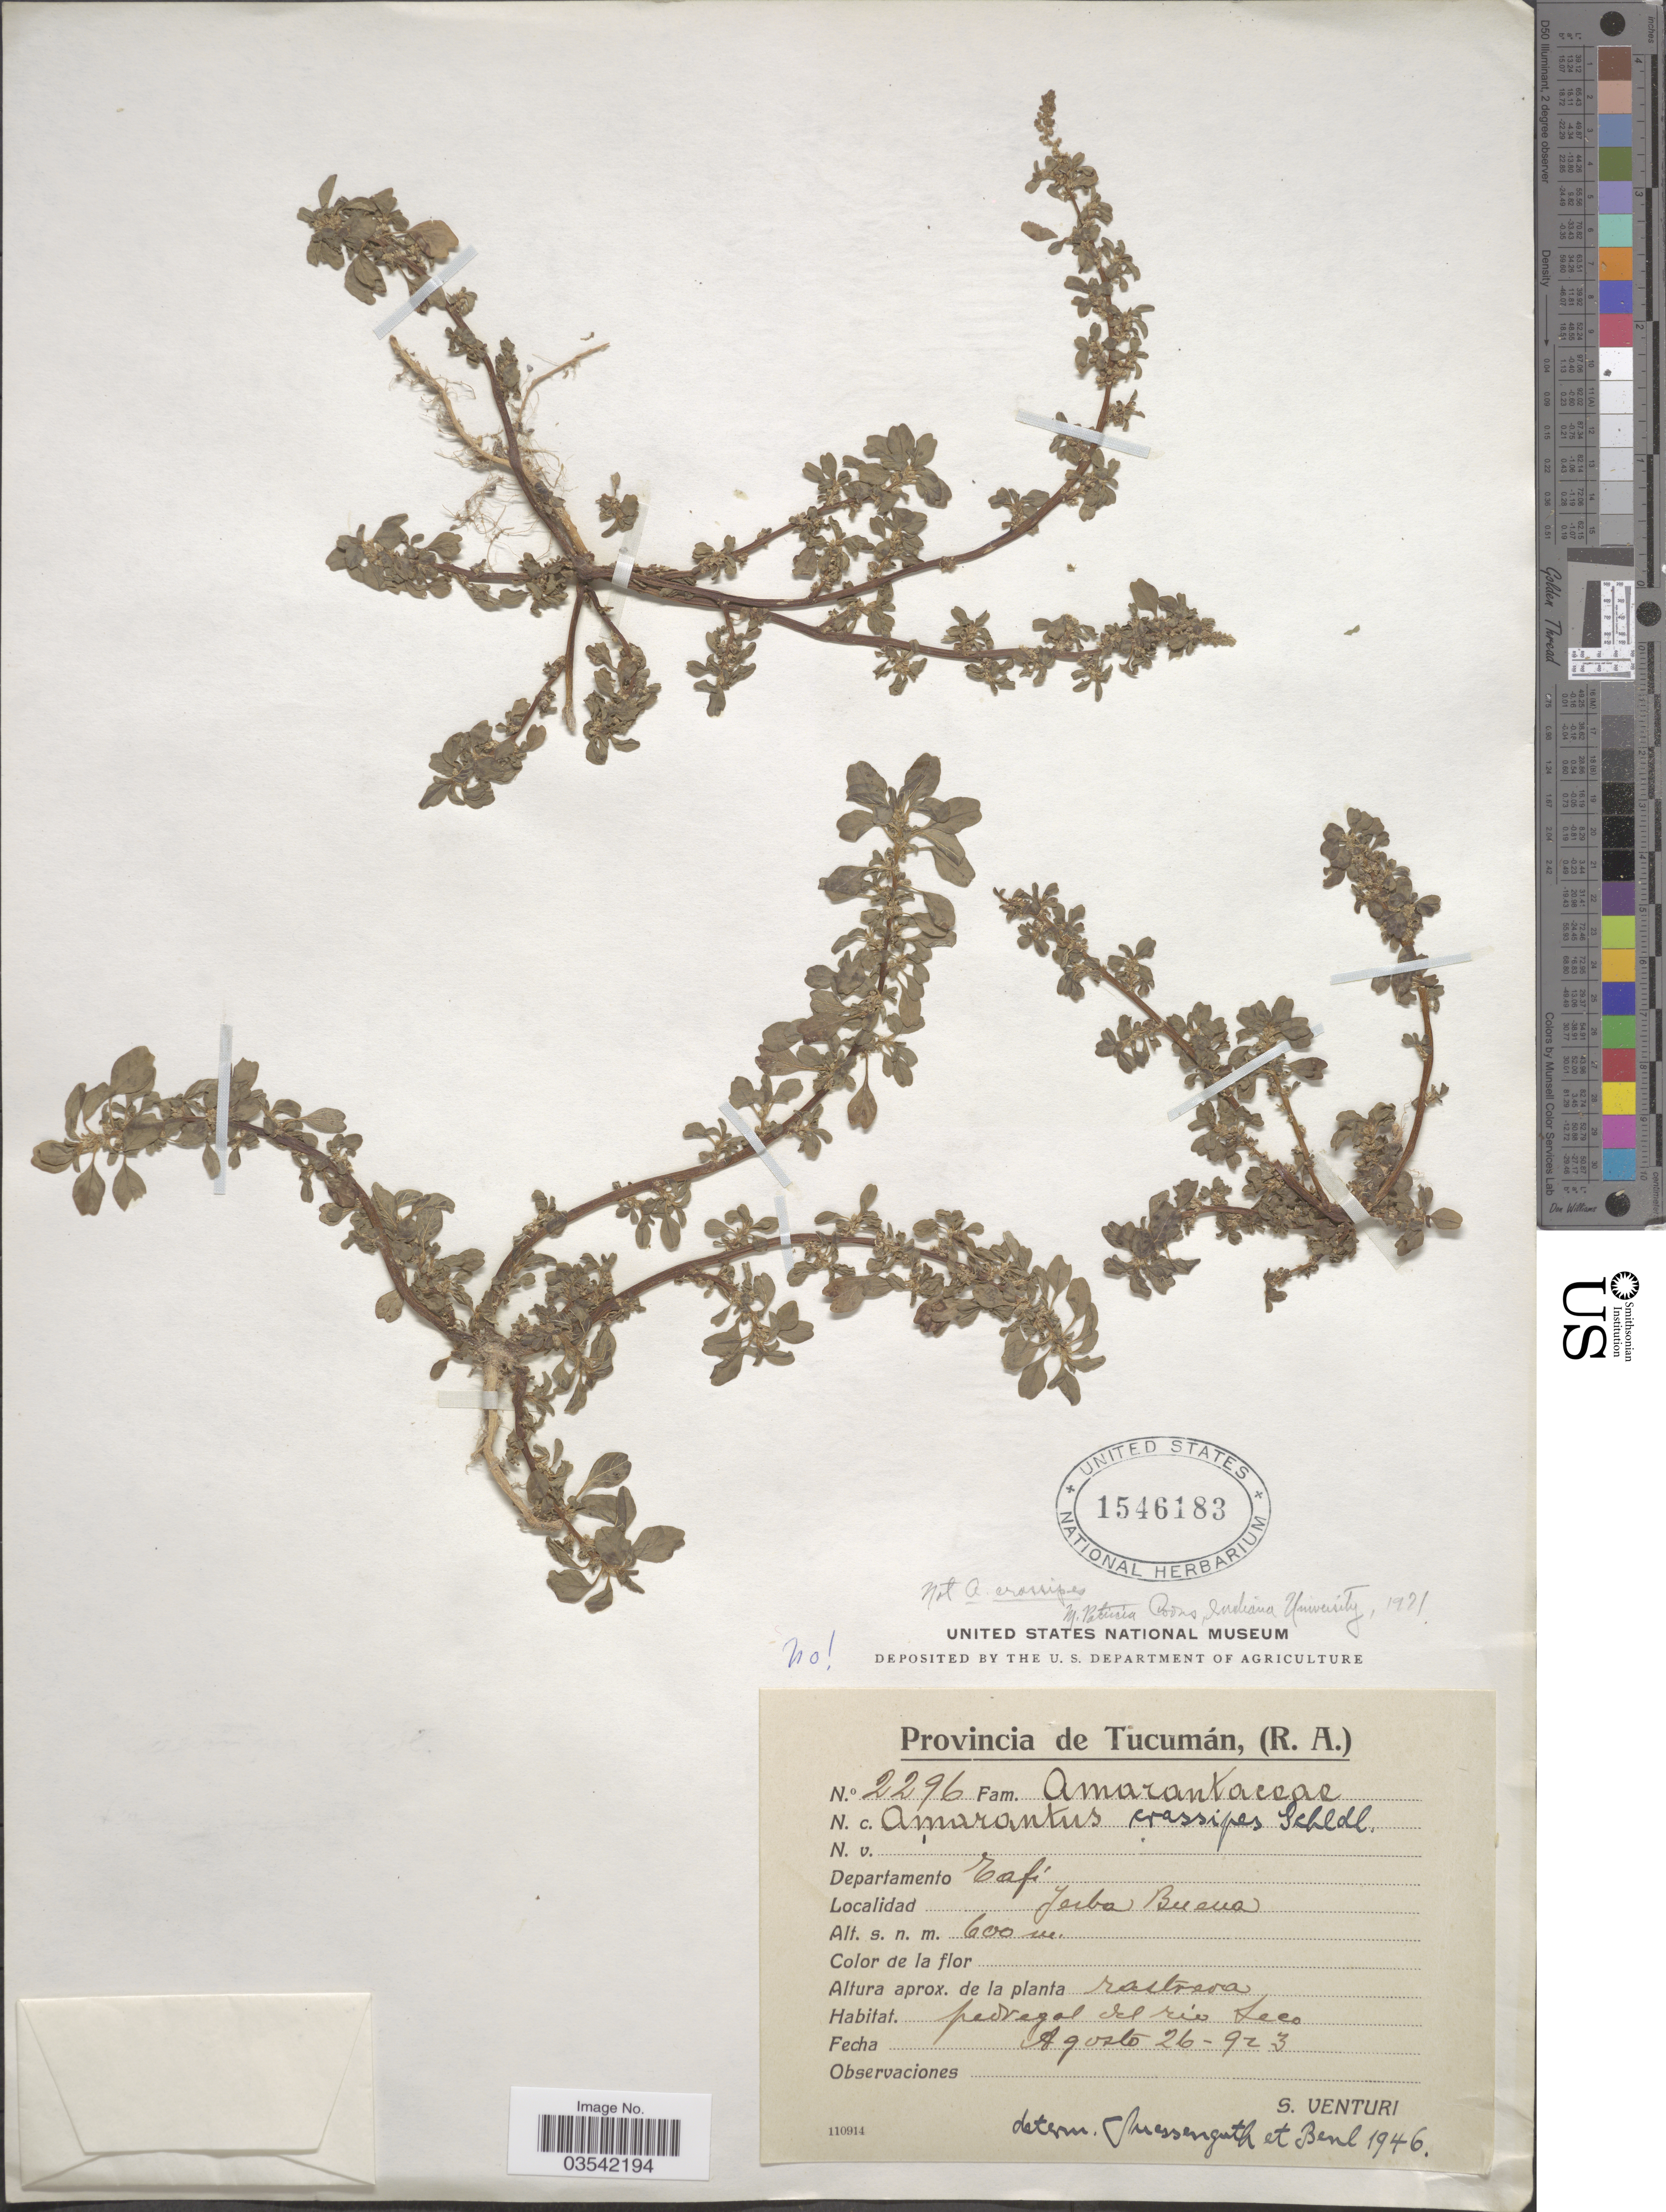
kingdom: Plantae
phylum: Tracheophyta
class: Magnoliopsida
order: Caryophyllales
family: Amaranthaceae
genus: Amaranthus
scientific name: Amaranthus sp.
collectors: S. Venturi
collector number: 2296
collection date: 1923-09-26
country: Argentina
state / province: Tucuman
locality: Departamento Tafí. Yerba Buena.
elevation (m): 600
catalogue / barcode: US 1546183